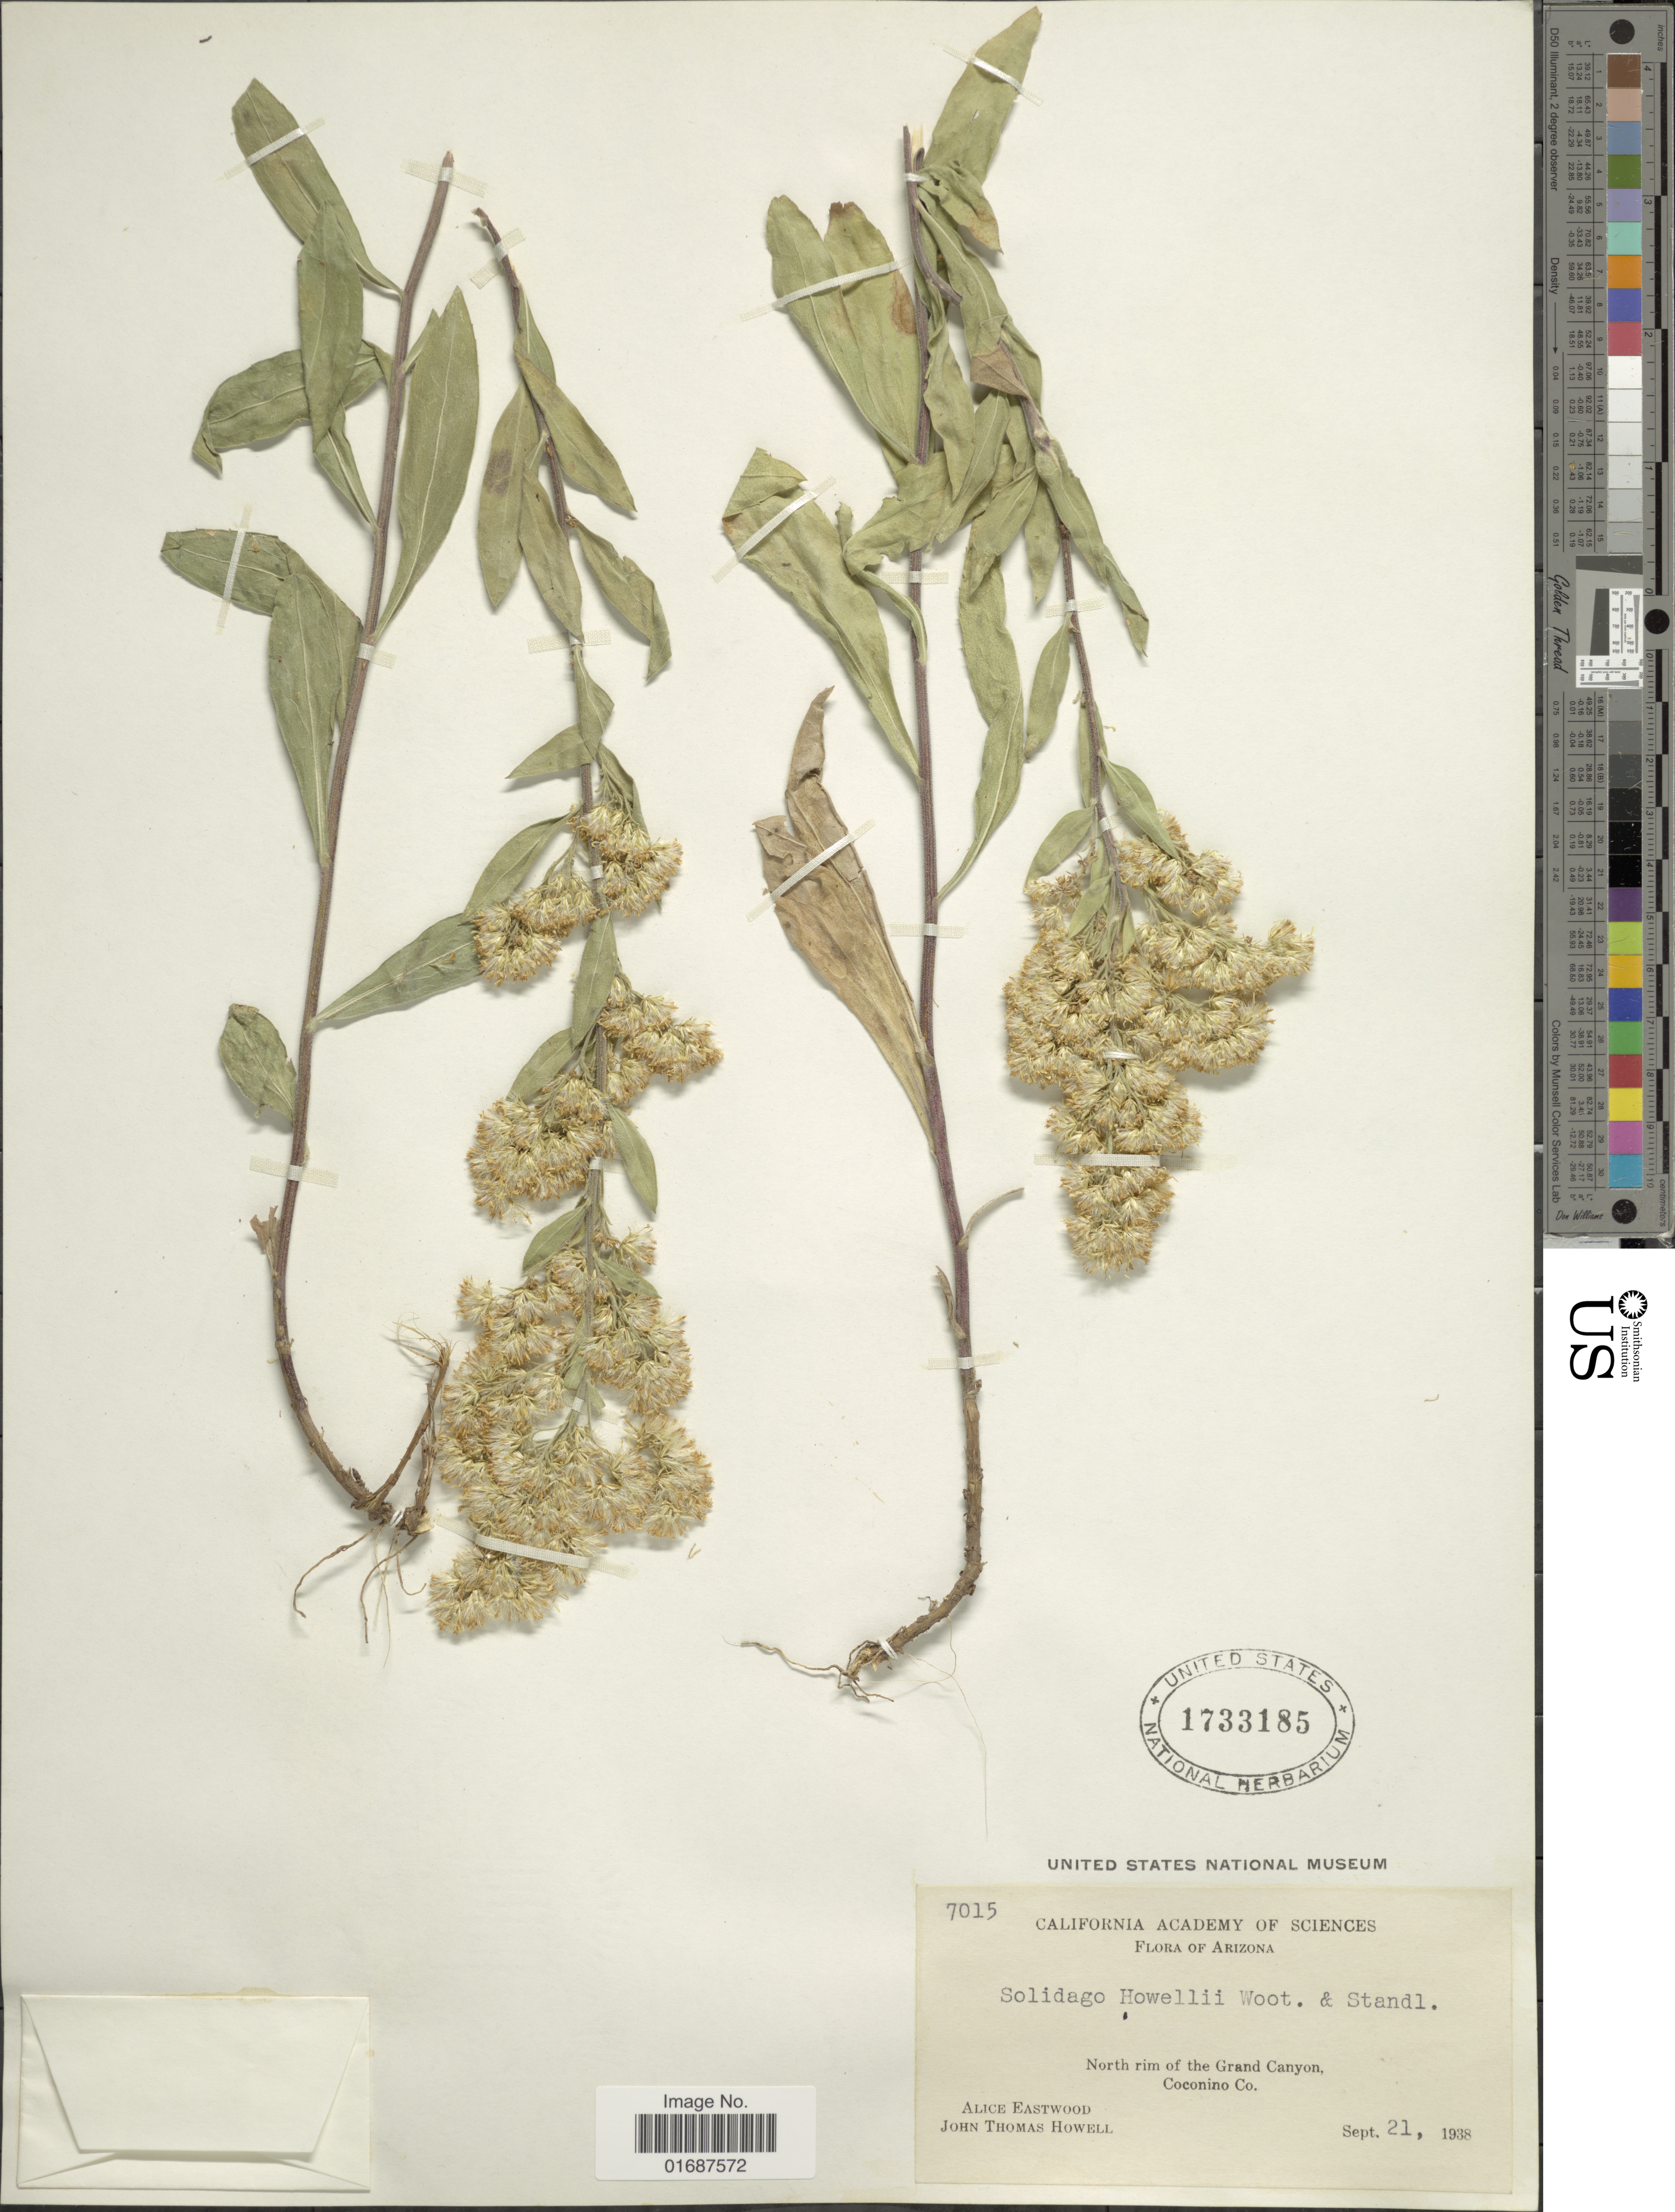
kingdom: Plantae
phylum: Tracheophyta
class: Magnoliopsida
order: Asterales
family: Asteraceae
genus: Solidago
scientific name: Solidago howellii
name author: Wooton & Standl.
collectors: A. Eastwood & J. T. Howell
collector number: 7015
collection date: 1938-09-21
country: United States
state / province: Arizona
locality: North rim of the Grand Canyon, Coconino Co.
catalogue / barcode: US 1733185